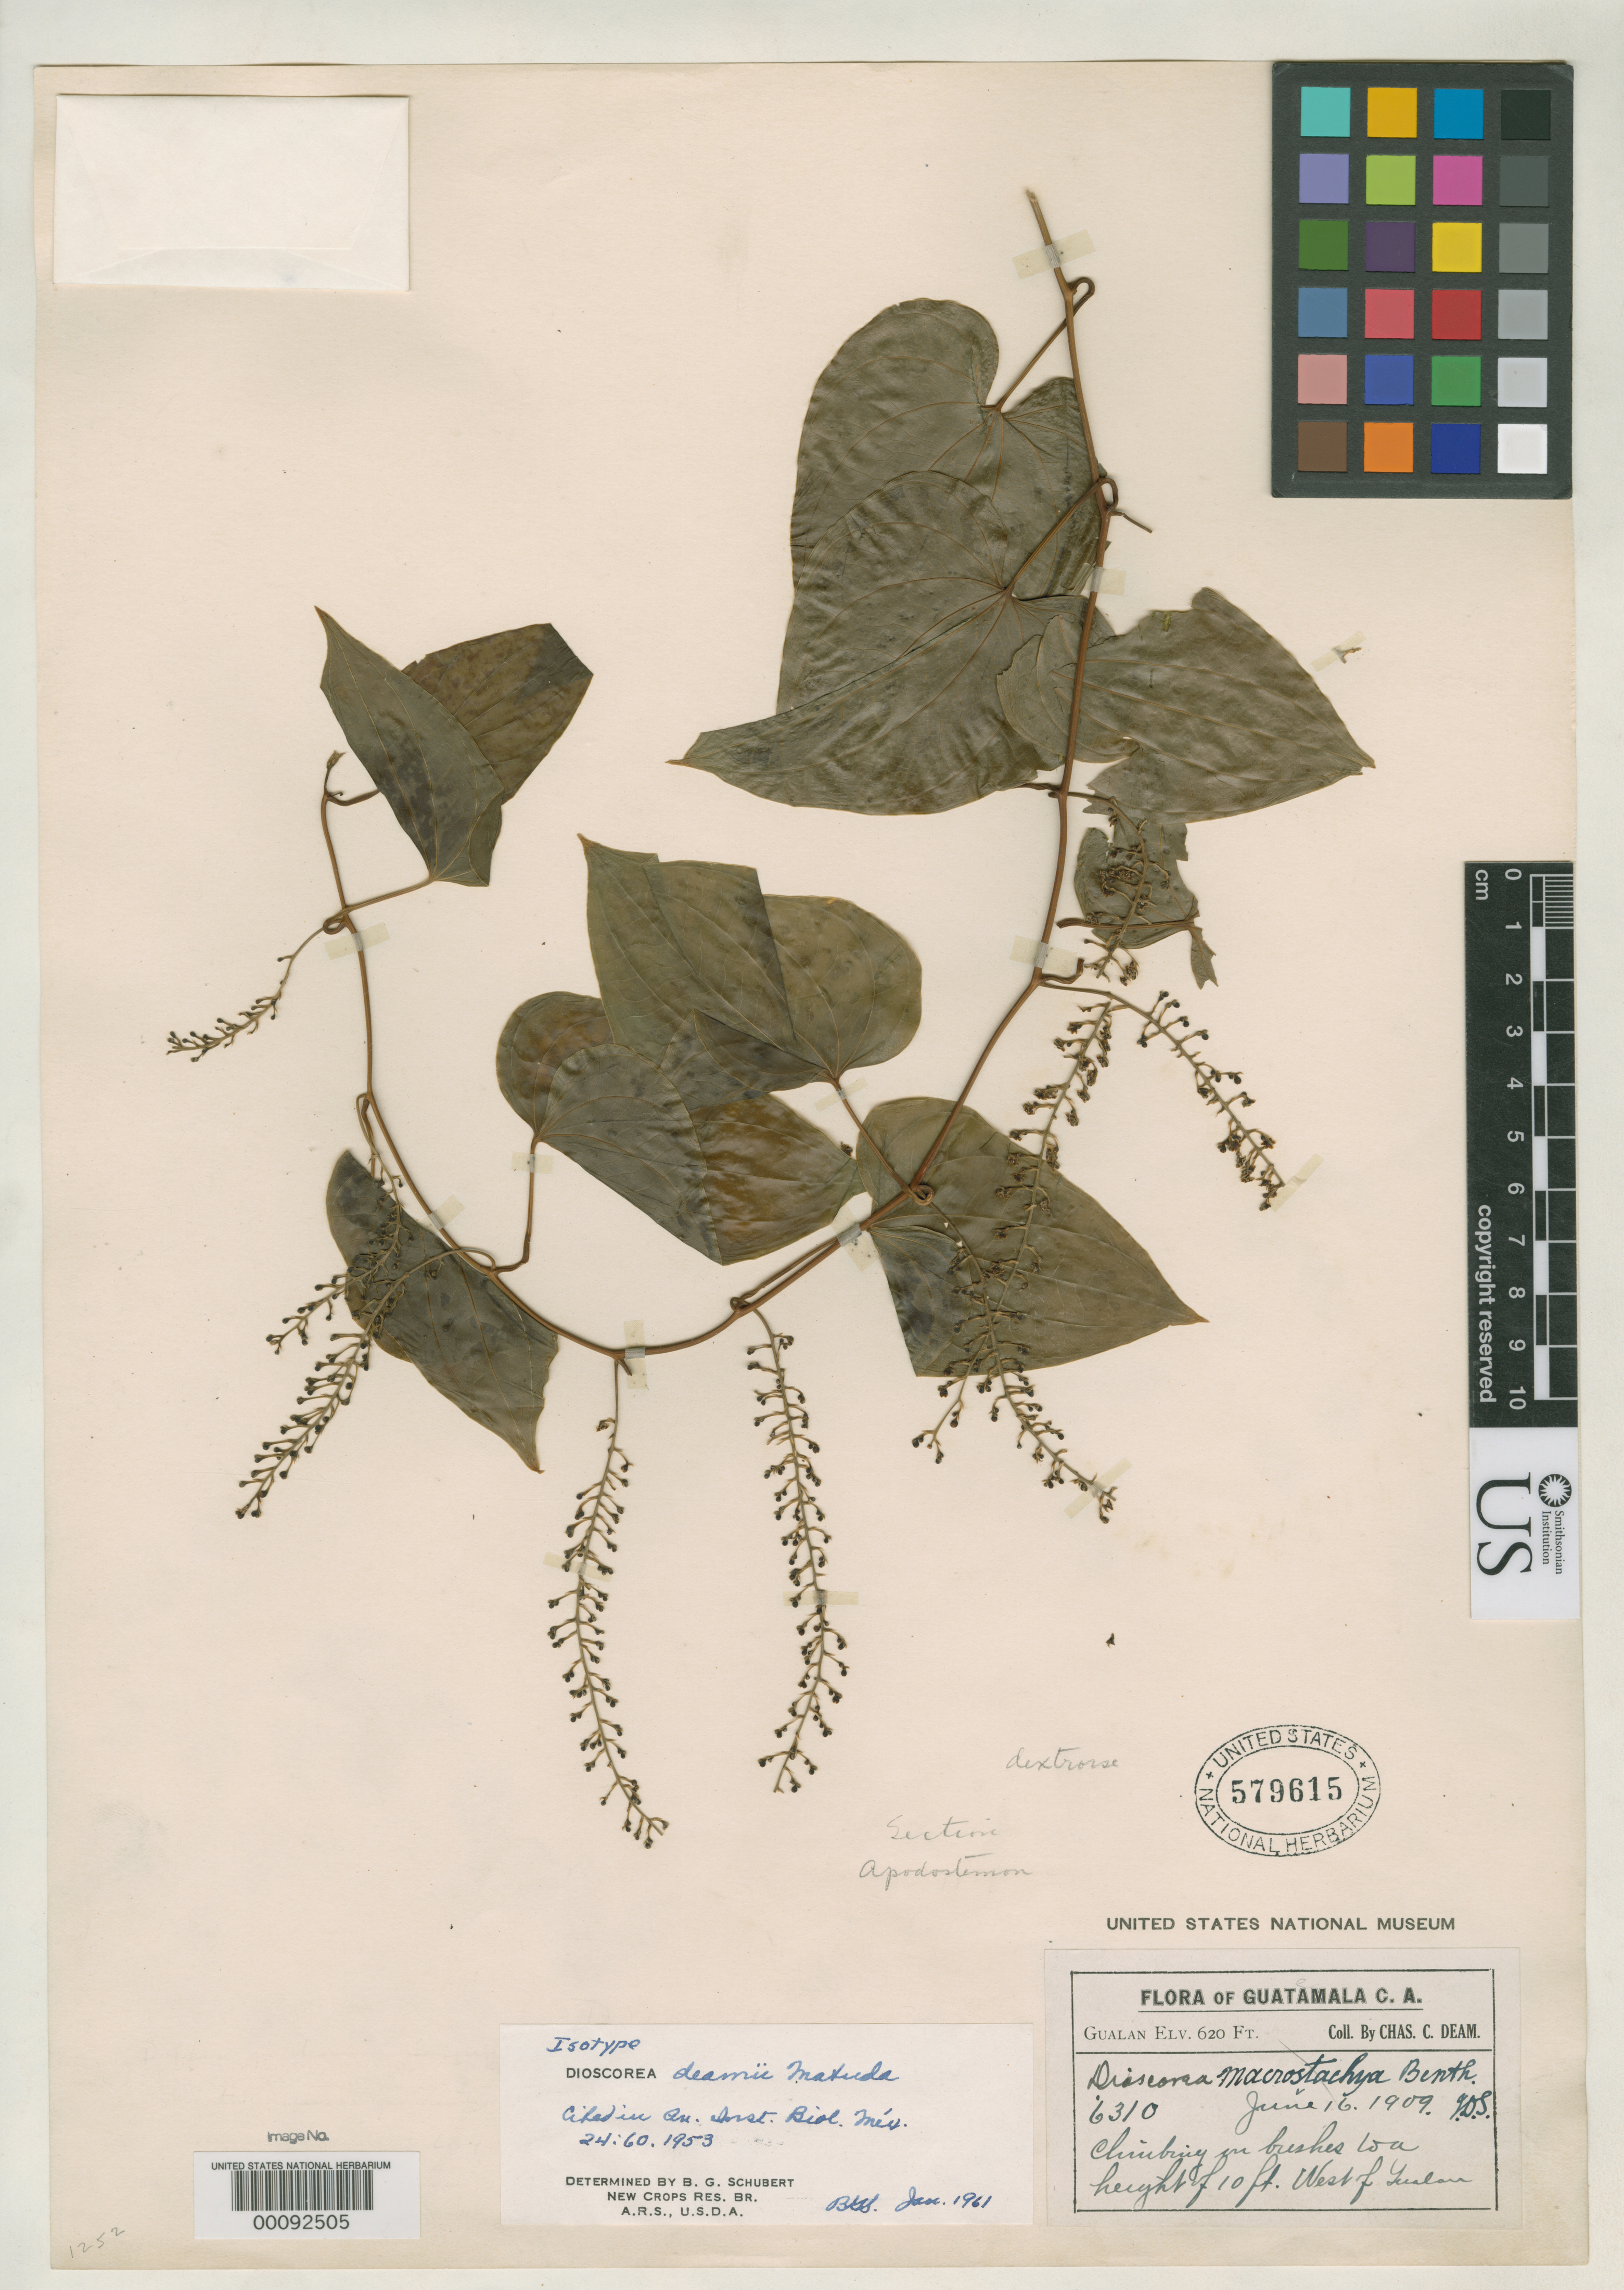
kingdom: Plantae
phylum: Tracheophyta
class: Liliopsida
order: Dioscoreales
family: Dioscoreaceae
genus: Dioscorea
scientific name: Dioscorea deamii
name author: Matuda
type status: Isotype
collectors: C. C. Deam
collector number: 6310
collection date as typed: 16 Jun 1909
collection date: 1909-06-16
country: Guatemala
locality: W of Gualan.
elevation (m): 189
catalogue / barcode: US 579615